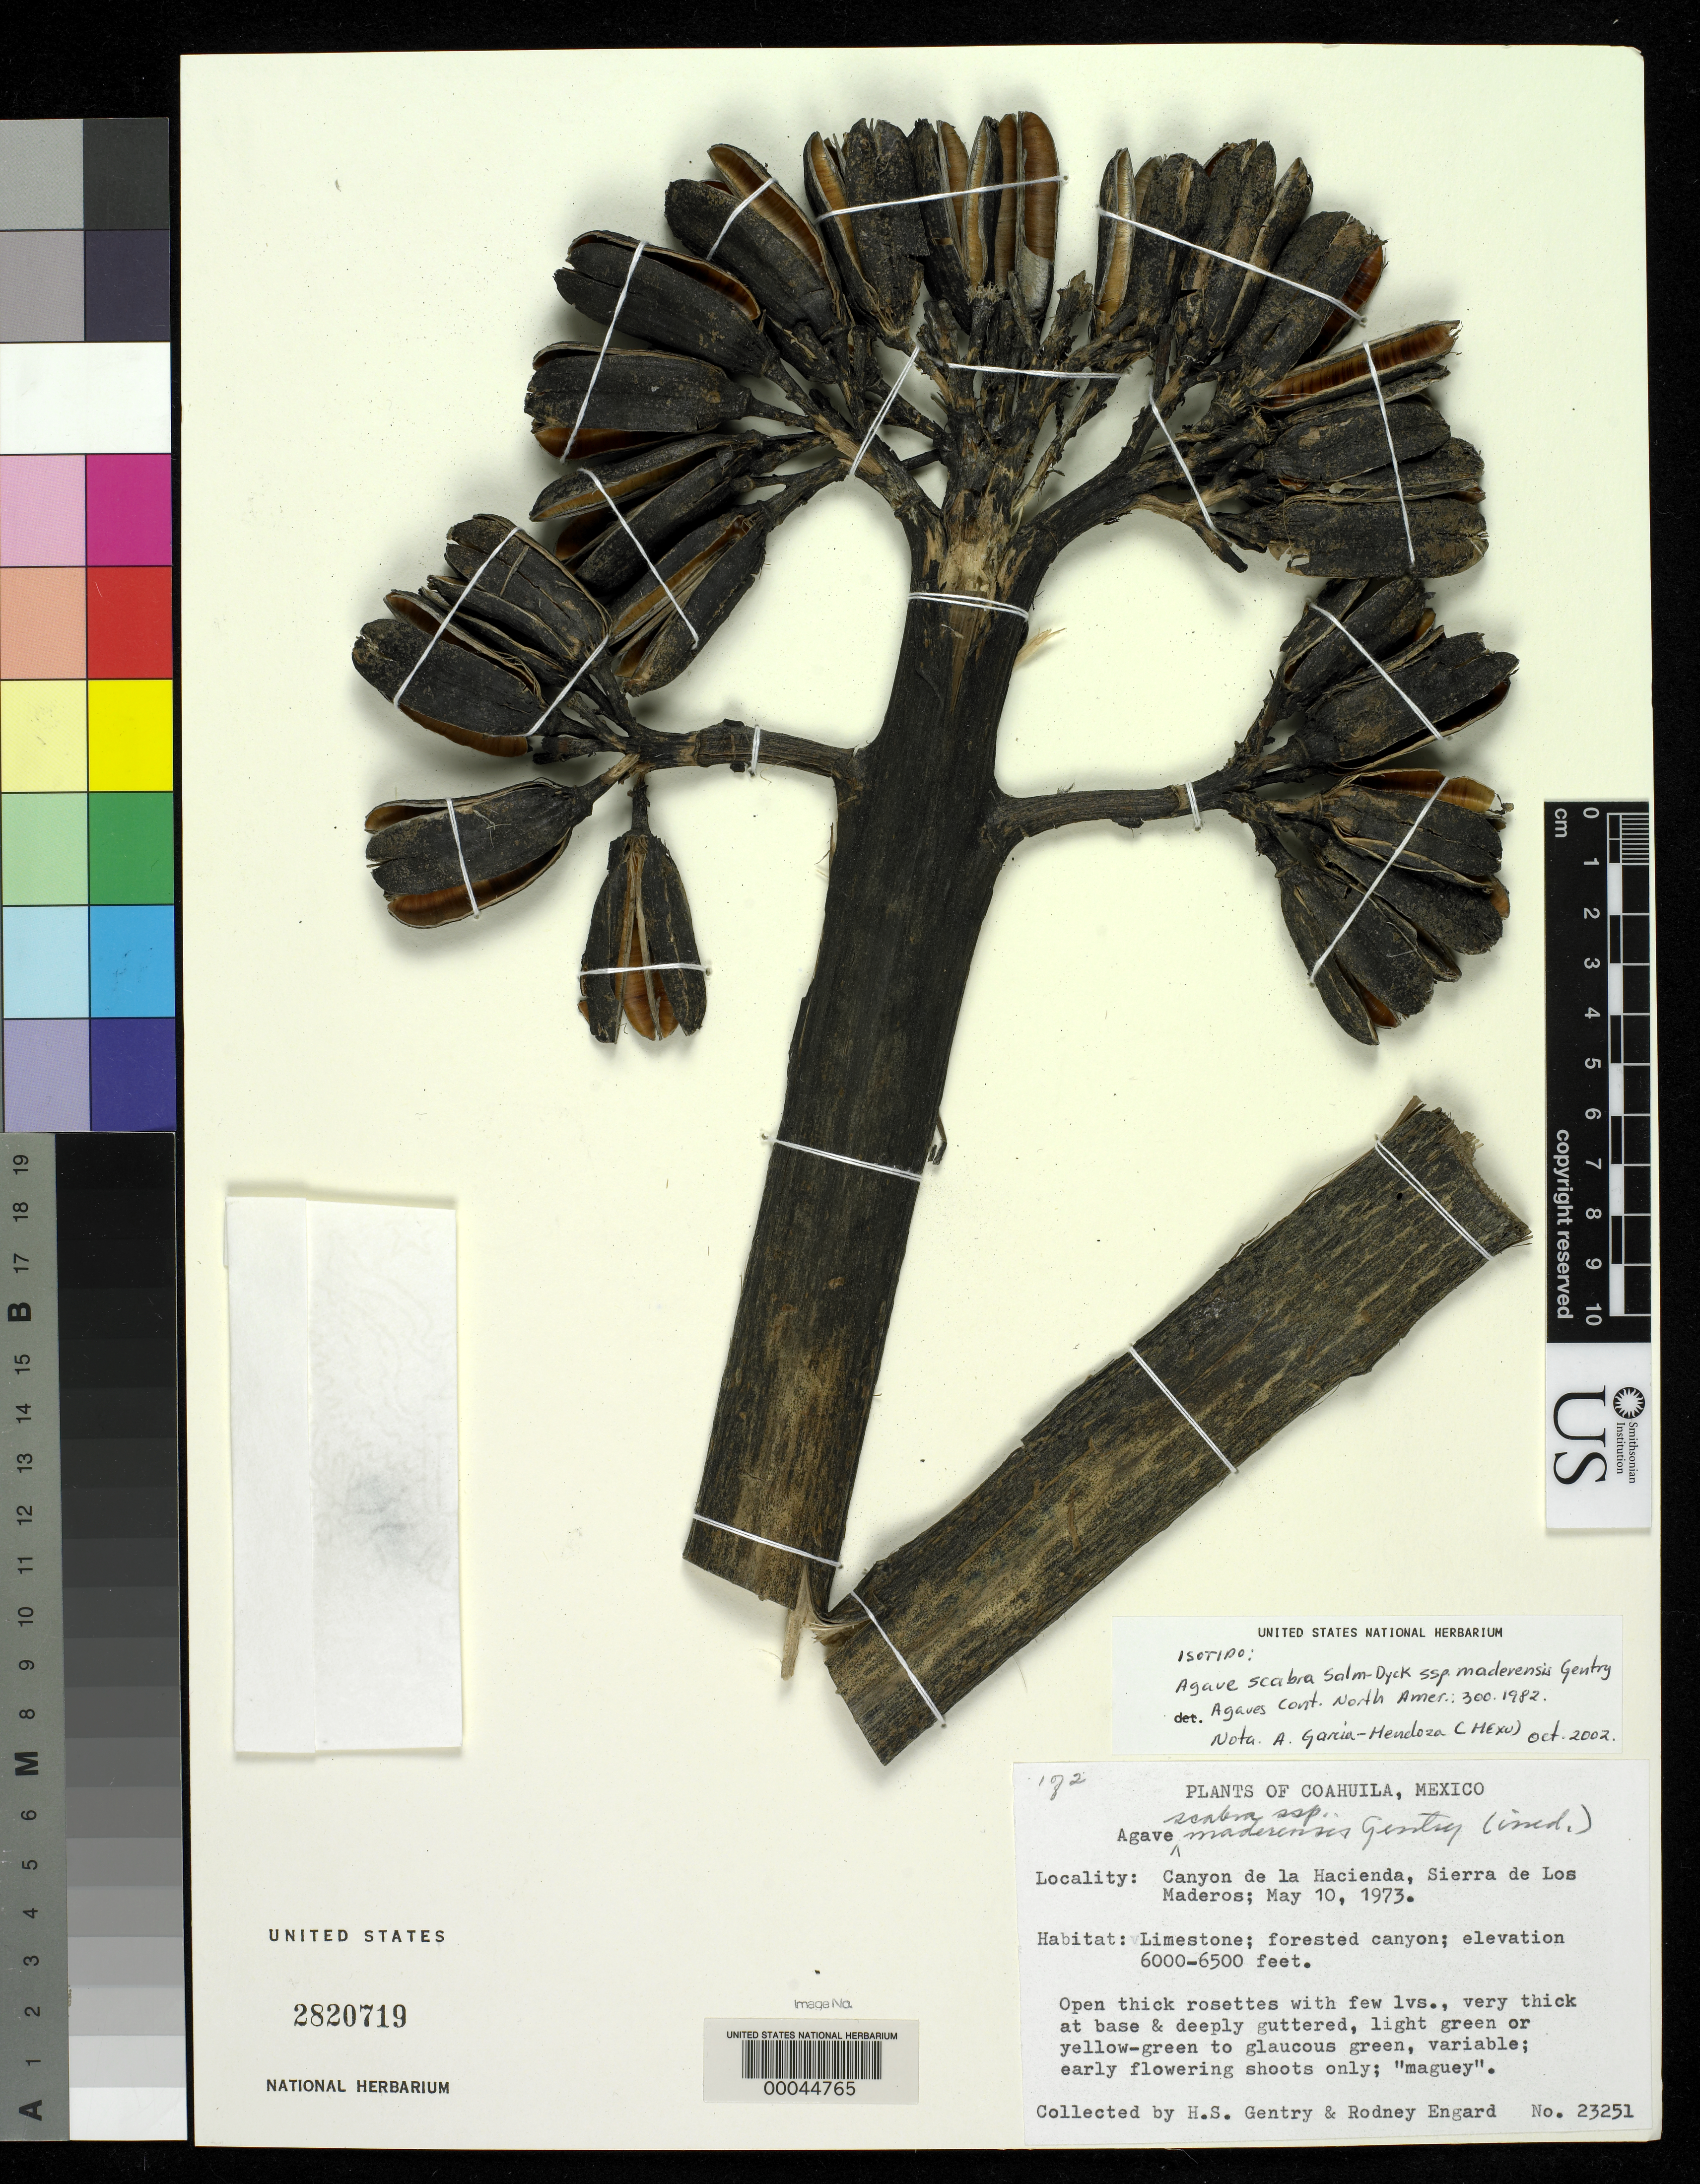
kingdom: Plantae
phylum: Tracheophyta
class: Liliopsida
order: Asparagales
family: Asparagaceae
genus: Agave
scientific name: Agave scabra subsp. maderensis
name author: Gentry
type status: Isotype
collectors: H. S. Gentry & R. Engard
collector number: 23251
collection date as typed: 10 May 1973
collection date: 1973-05-10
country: Mexico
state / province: Coahuila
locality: Canyon de la Hacienda, Sierra de Los Maderos.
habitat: Limestone; forested canyon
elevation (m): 1829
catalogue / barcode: US 2820719